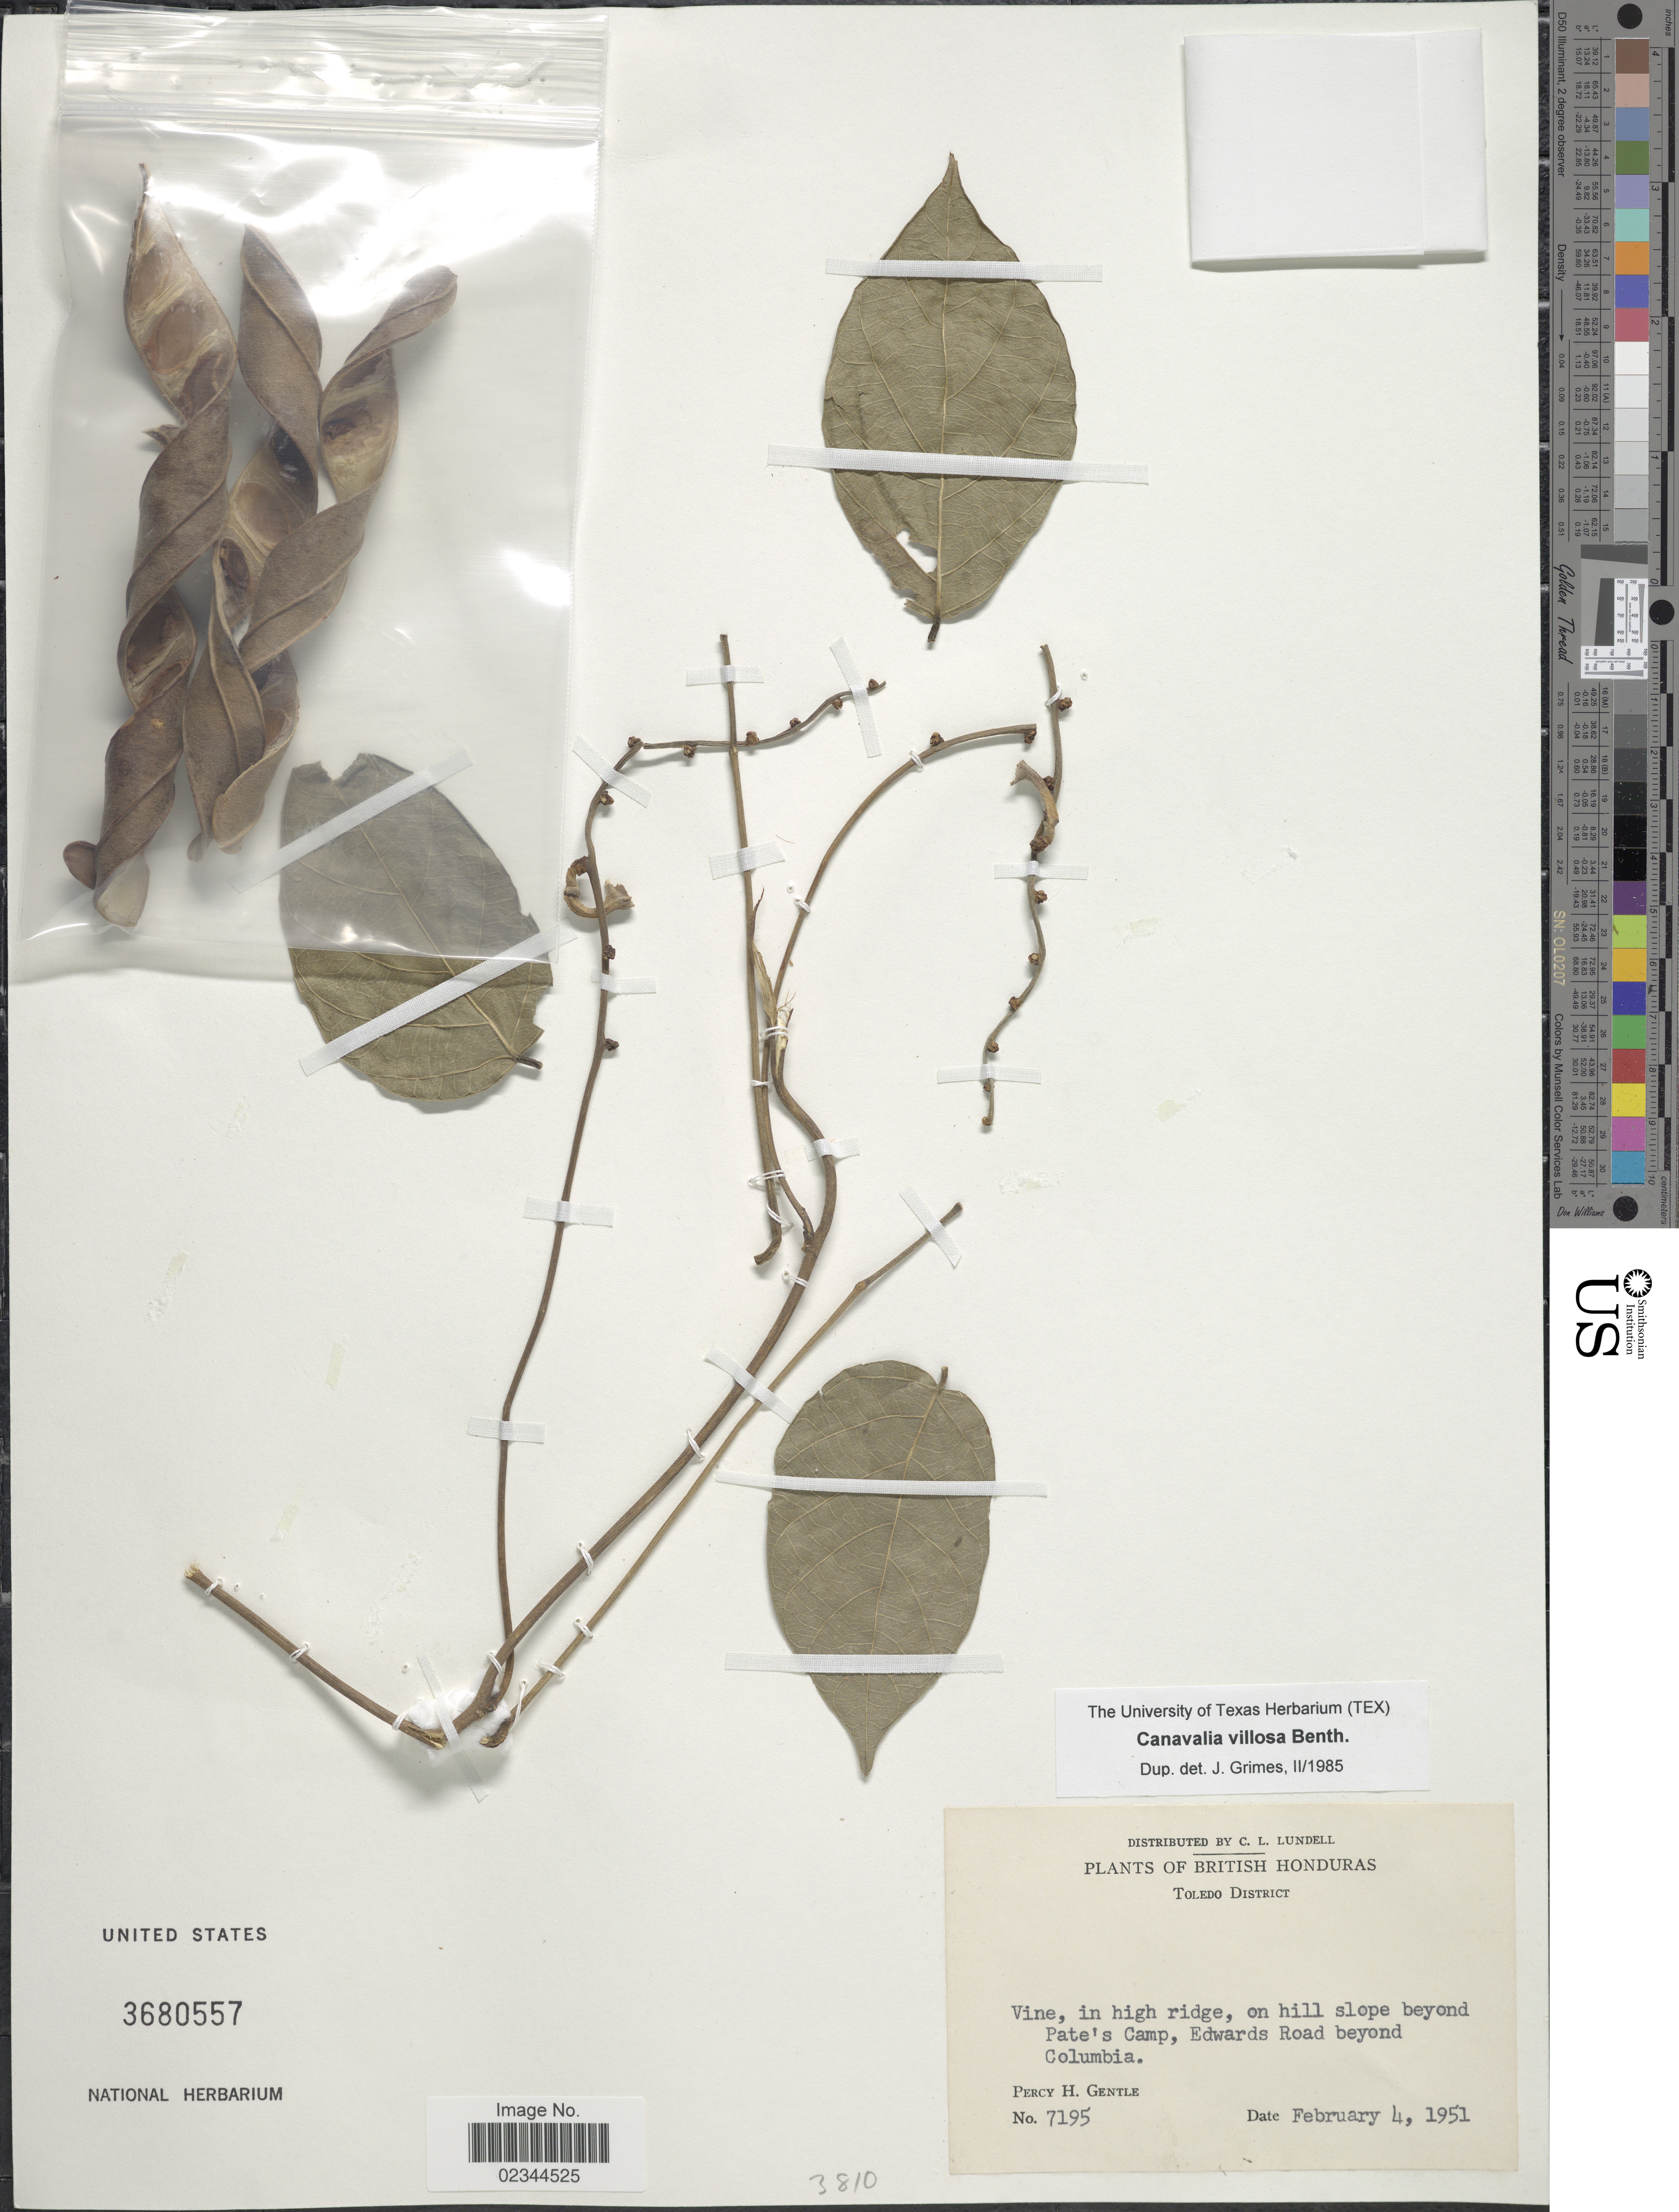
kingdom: Plantae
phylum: Tracheophyta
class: Magnoliopsida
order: Fabales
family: Fabaceae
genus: Canavalia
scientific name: Canavalia villosa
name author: Benth.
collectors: P. H. Gentle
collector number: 7195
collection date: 1951-02-04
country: Belize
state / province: Toledo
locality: British Honduras, on hill slope beyond Pate's Camp, Edwards Road beyond Columbia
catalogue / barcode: US 3680557